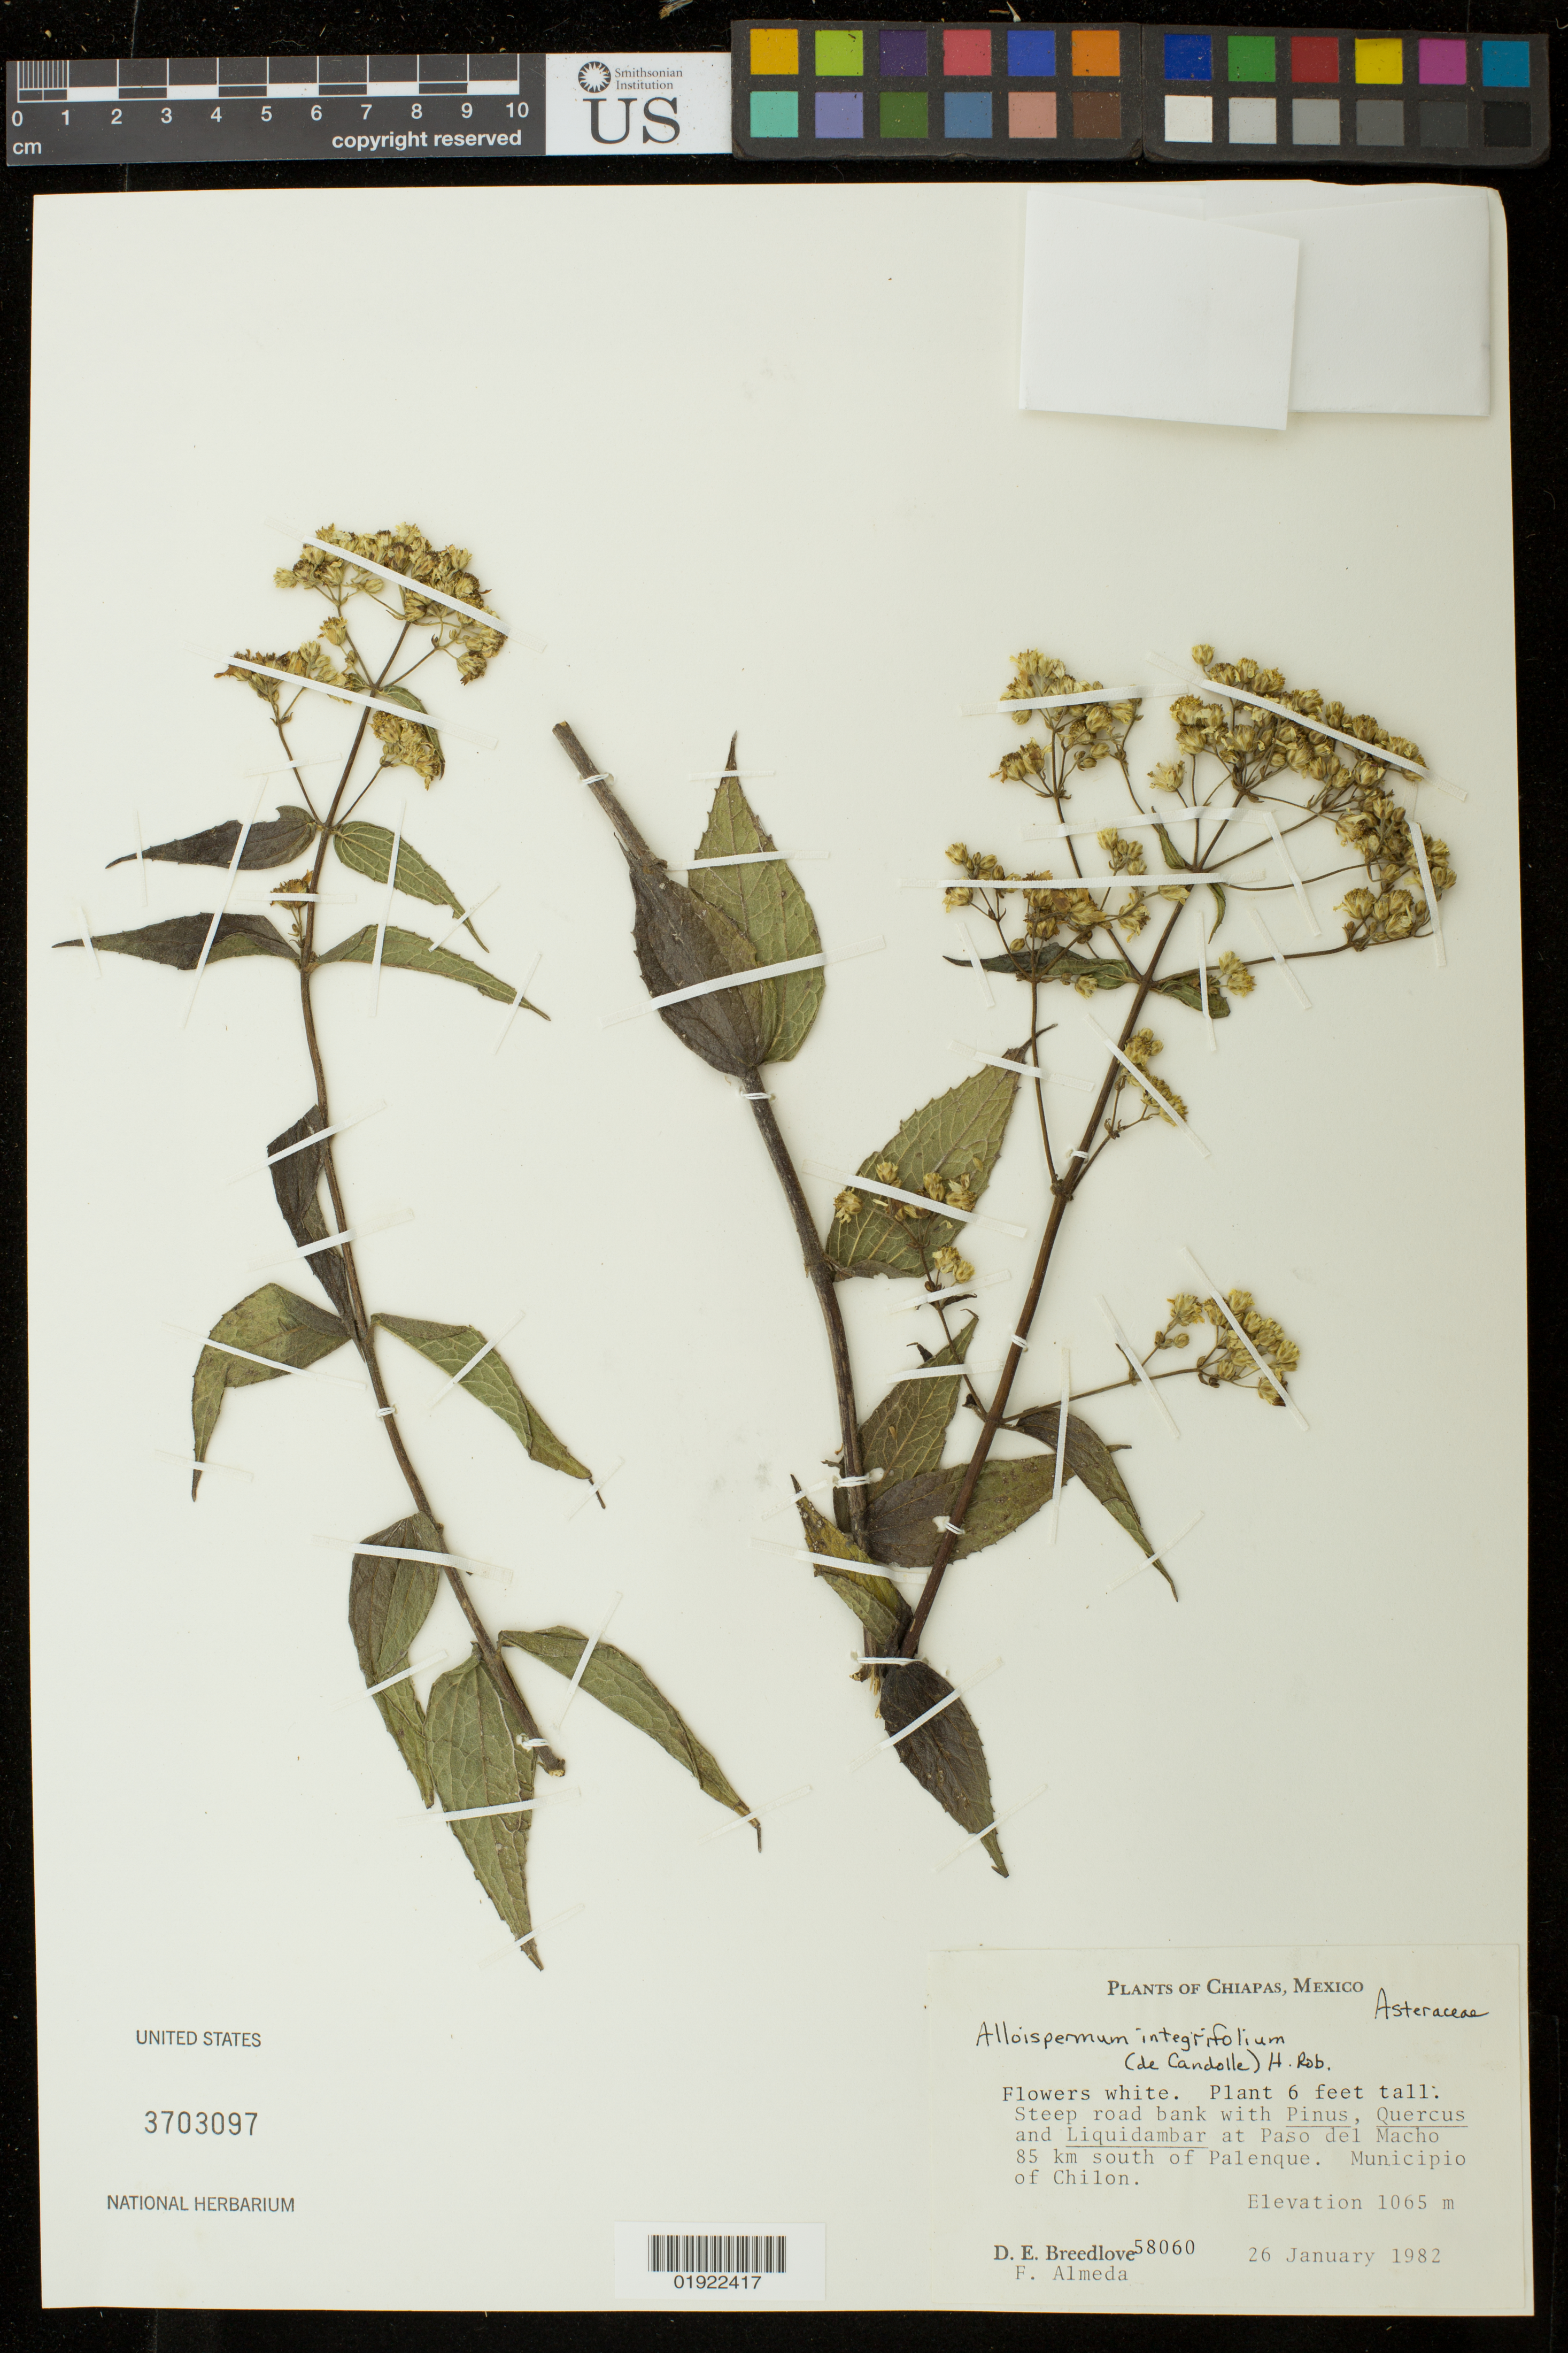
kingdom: Plantae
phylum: Tracheophyta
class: Magnoliopsida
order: Asterales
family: Asteraceae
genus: Alloispermum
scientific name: Alloispermum integrifolium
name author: (DC.) H. Rob.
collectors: D. E. Breedlove & F. Almeda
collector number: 58060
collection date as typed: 26 January 1982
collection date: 1982-01-26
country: Mexico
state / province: Chiapas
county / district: Chilon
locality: at Paso del Macho 85 km south of Palenque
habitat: steep road bank with Pinus, Quercus and Liquidambar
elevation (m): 1065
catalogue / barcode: US 3703097